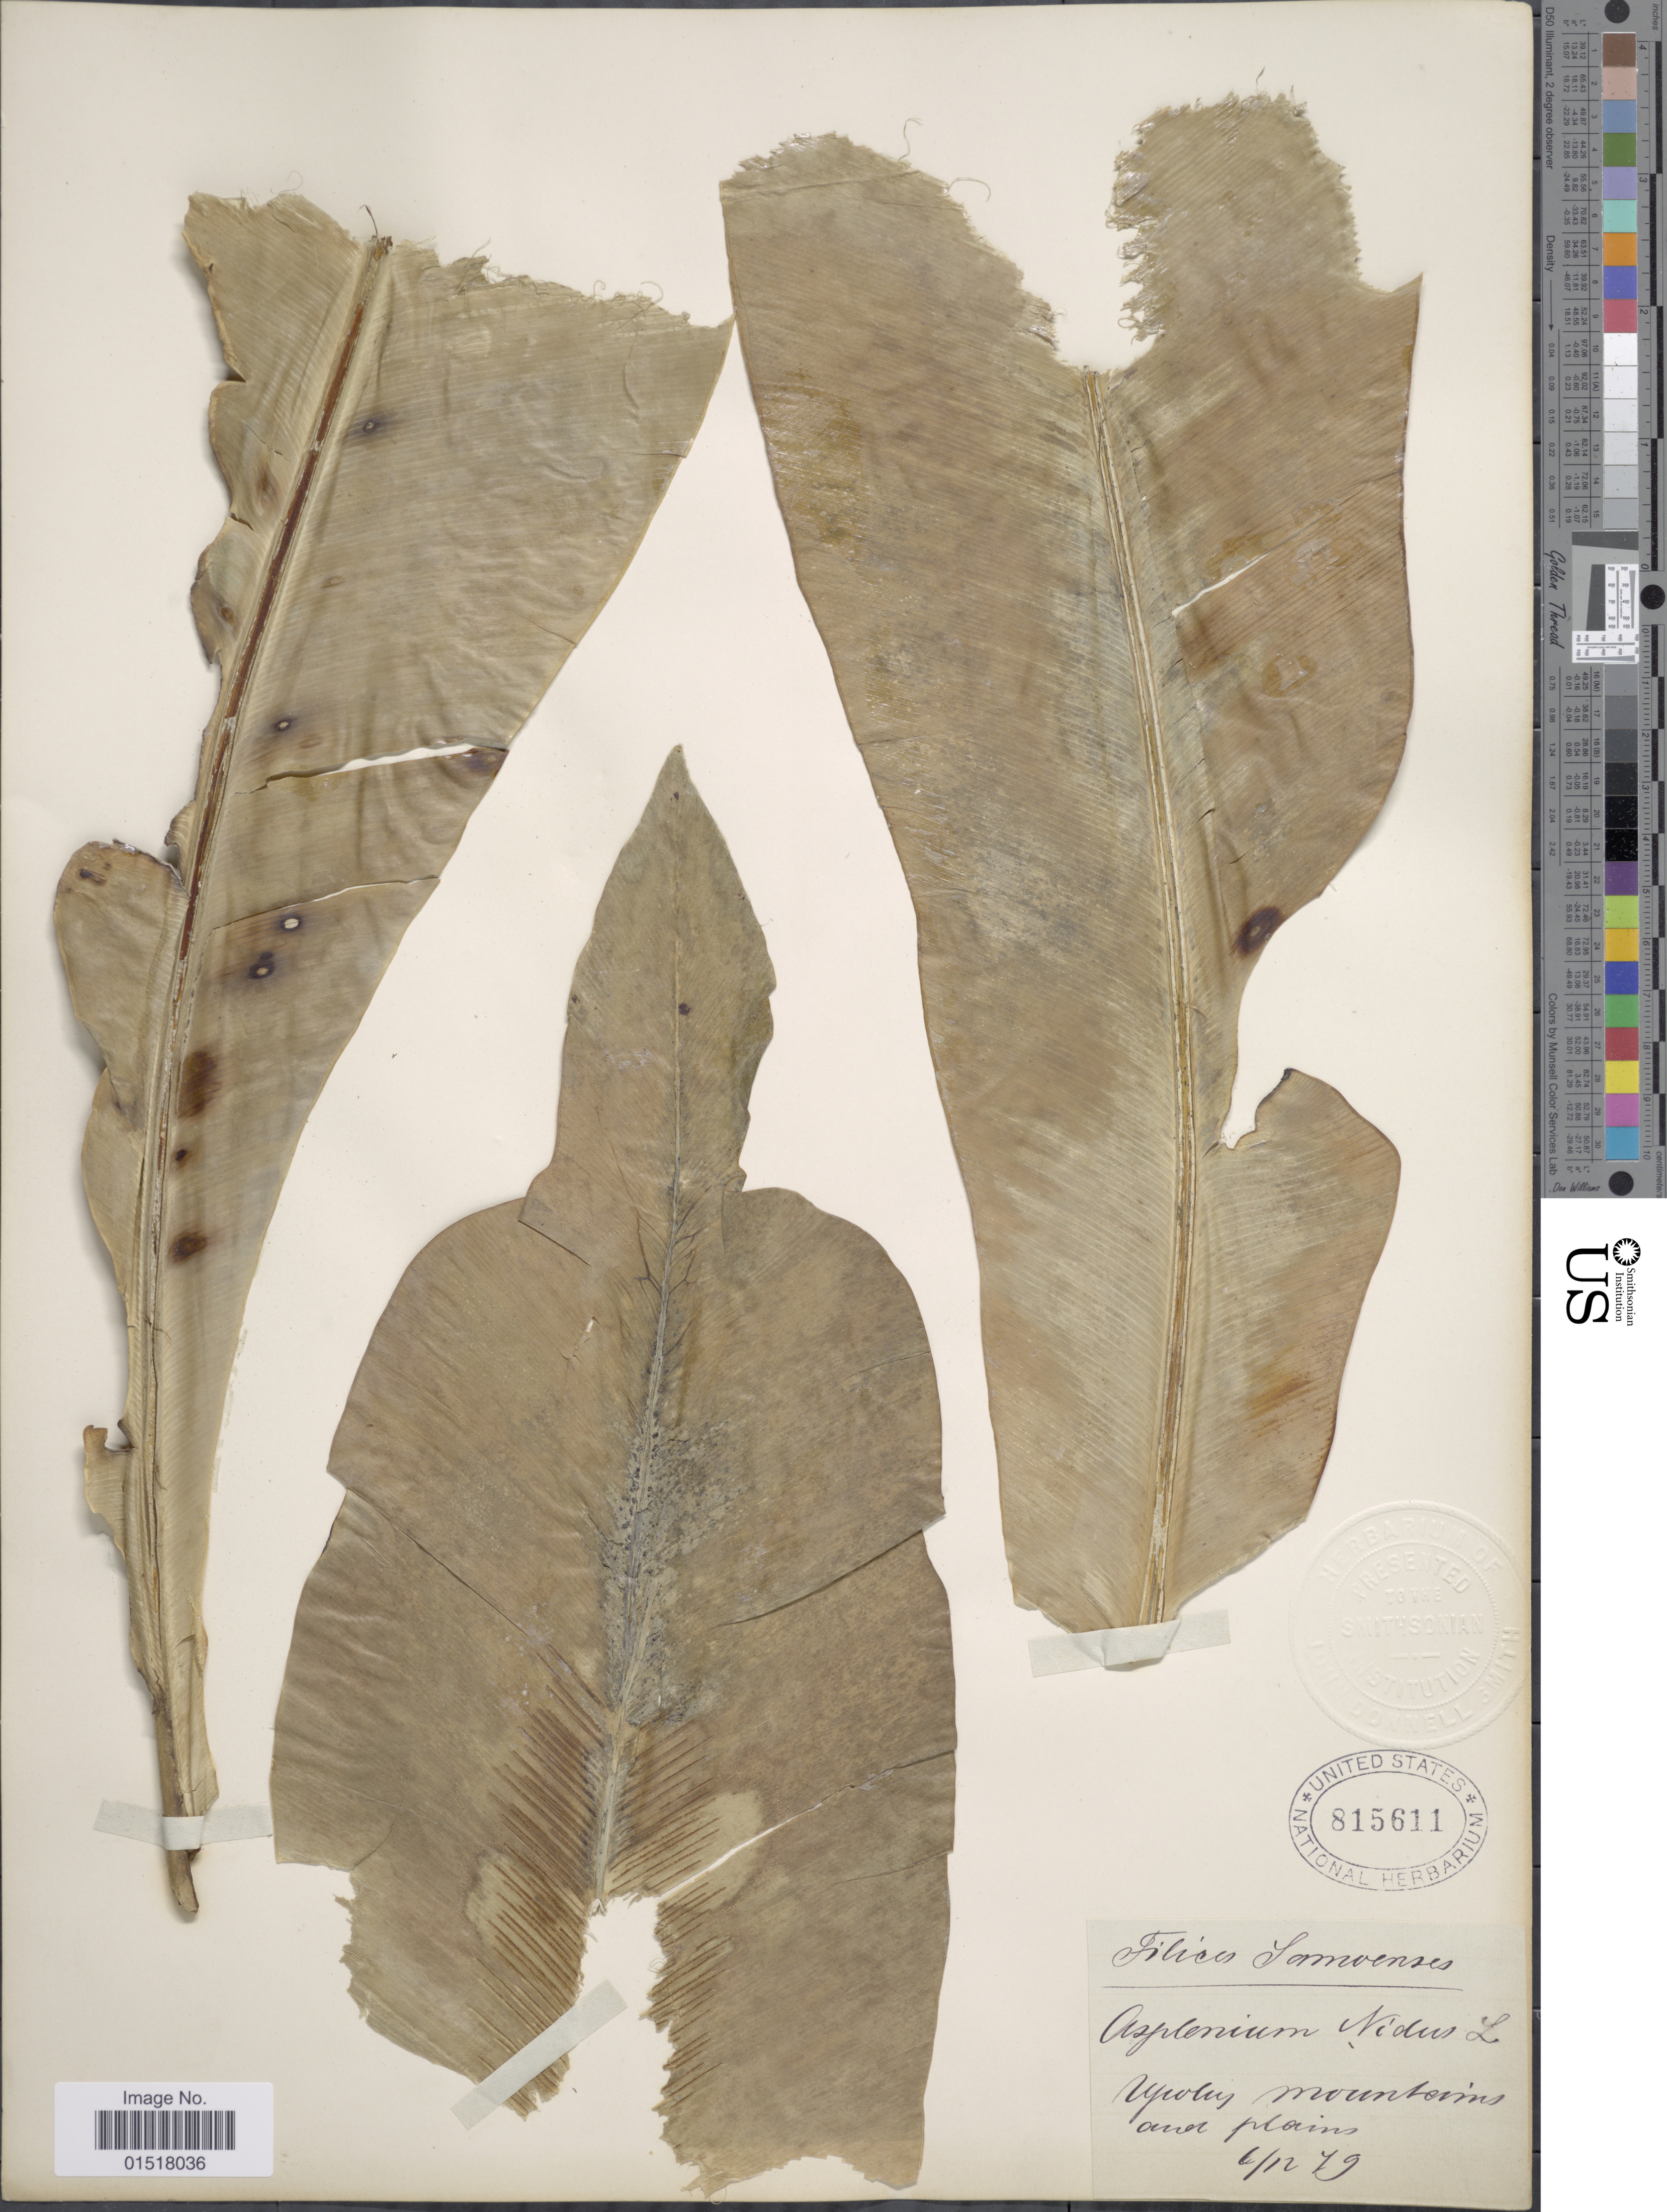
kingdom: Plantae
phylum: Tracheophyta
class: Polypodiopsida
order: Polypodiales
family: Aspleniaceae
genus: Asplenium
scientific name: Asplenium nidus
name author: L.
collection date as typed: Transcribed d/m/y: 6/12/79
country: Samoa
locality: Samoenses. Upolu mountains and plains.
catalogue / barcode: US 815611